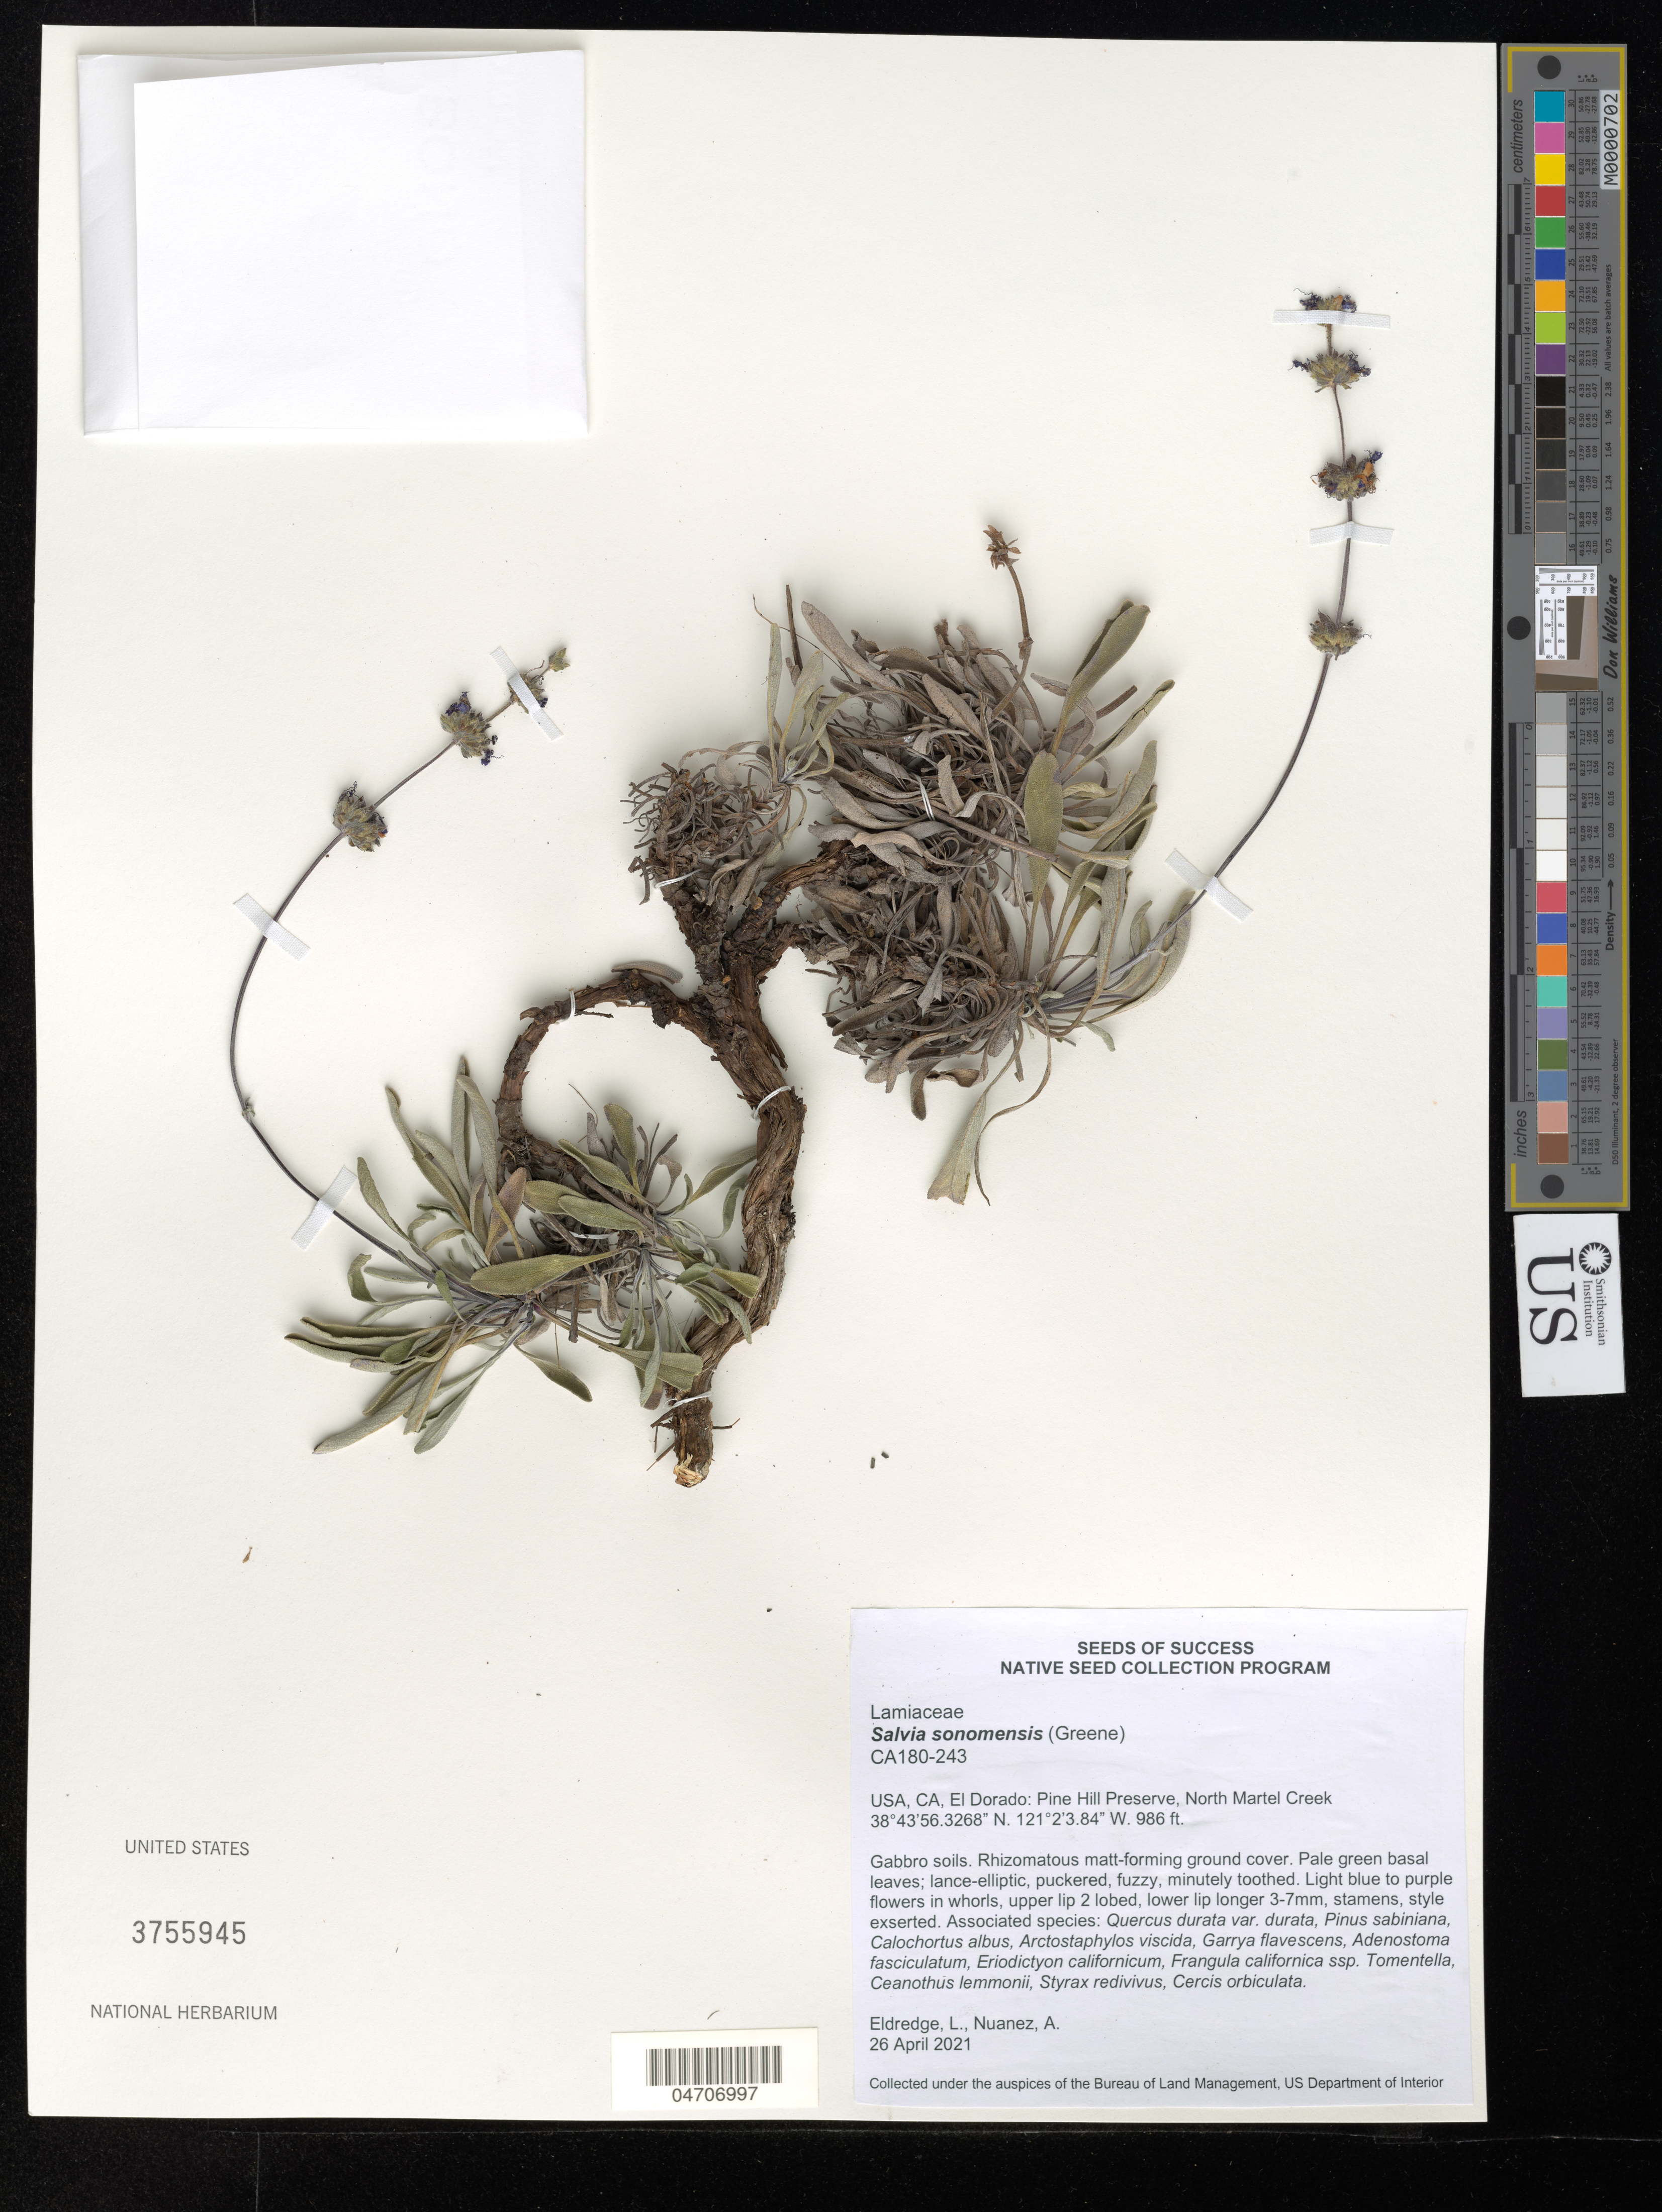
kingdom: Plantae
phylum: Tracheophyta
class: Magnoliopsida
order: Lamiales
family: Lamiaceae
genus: Salvia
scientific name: Salvia sonomensis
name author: Greene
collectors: L. Eldredge & A. Nuanez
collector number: CA180-243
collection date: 2021-04-26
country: United States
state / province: California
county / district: El Dorado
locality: El Dorado: Pine Hill Preserve, North Martel Creek.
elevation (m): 301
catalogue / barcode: US 3755945